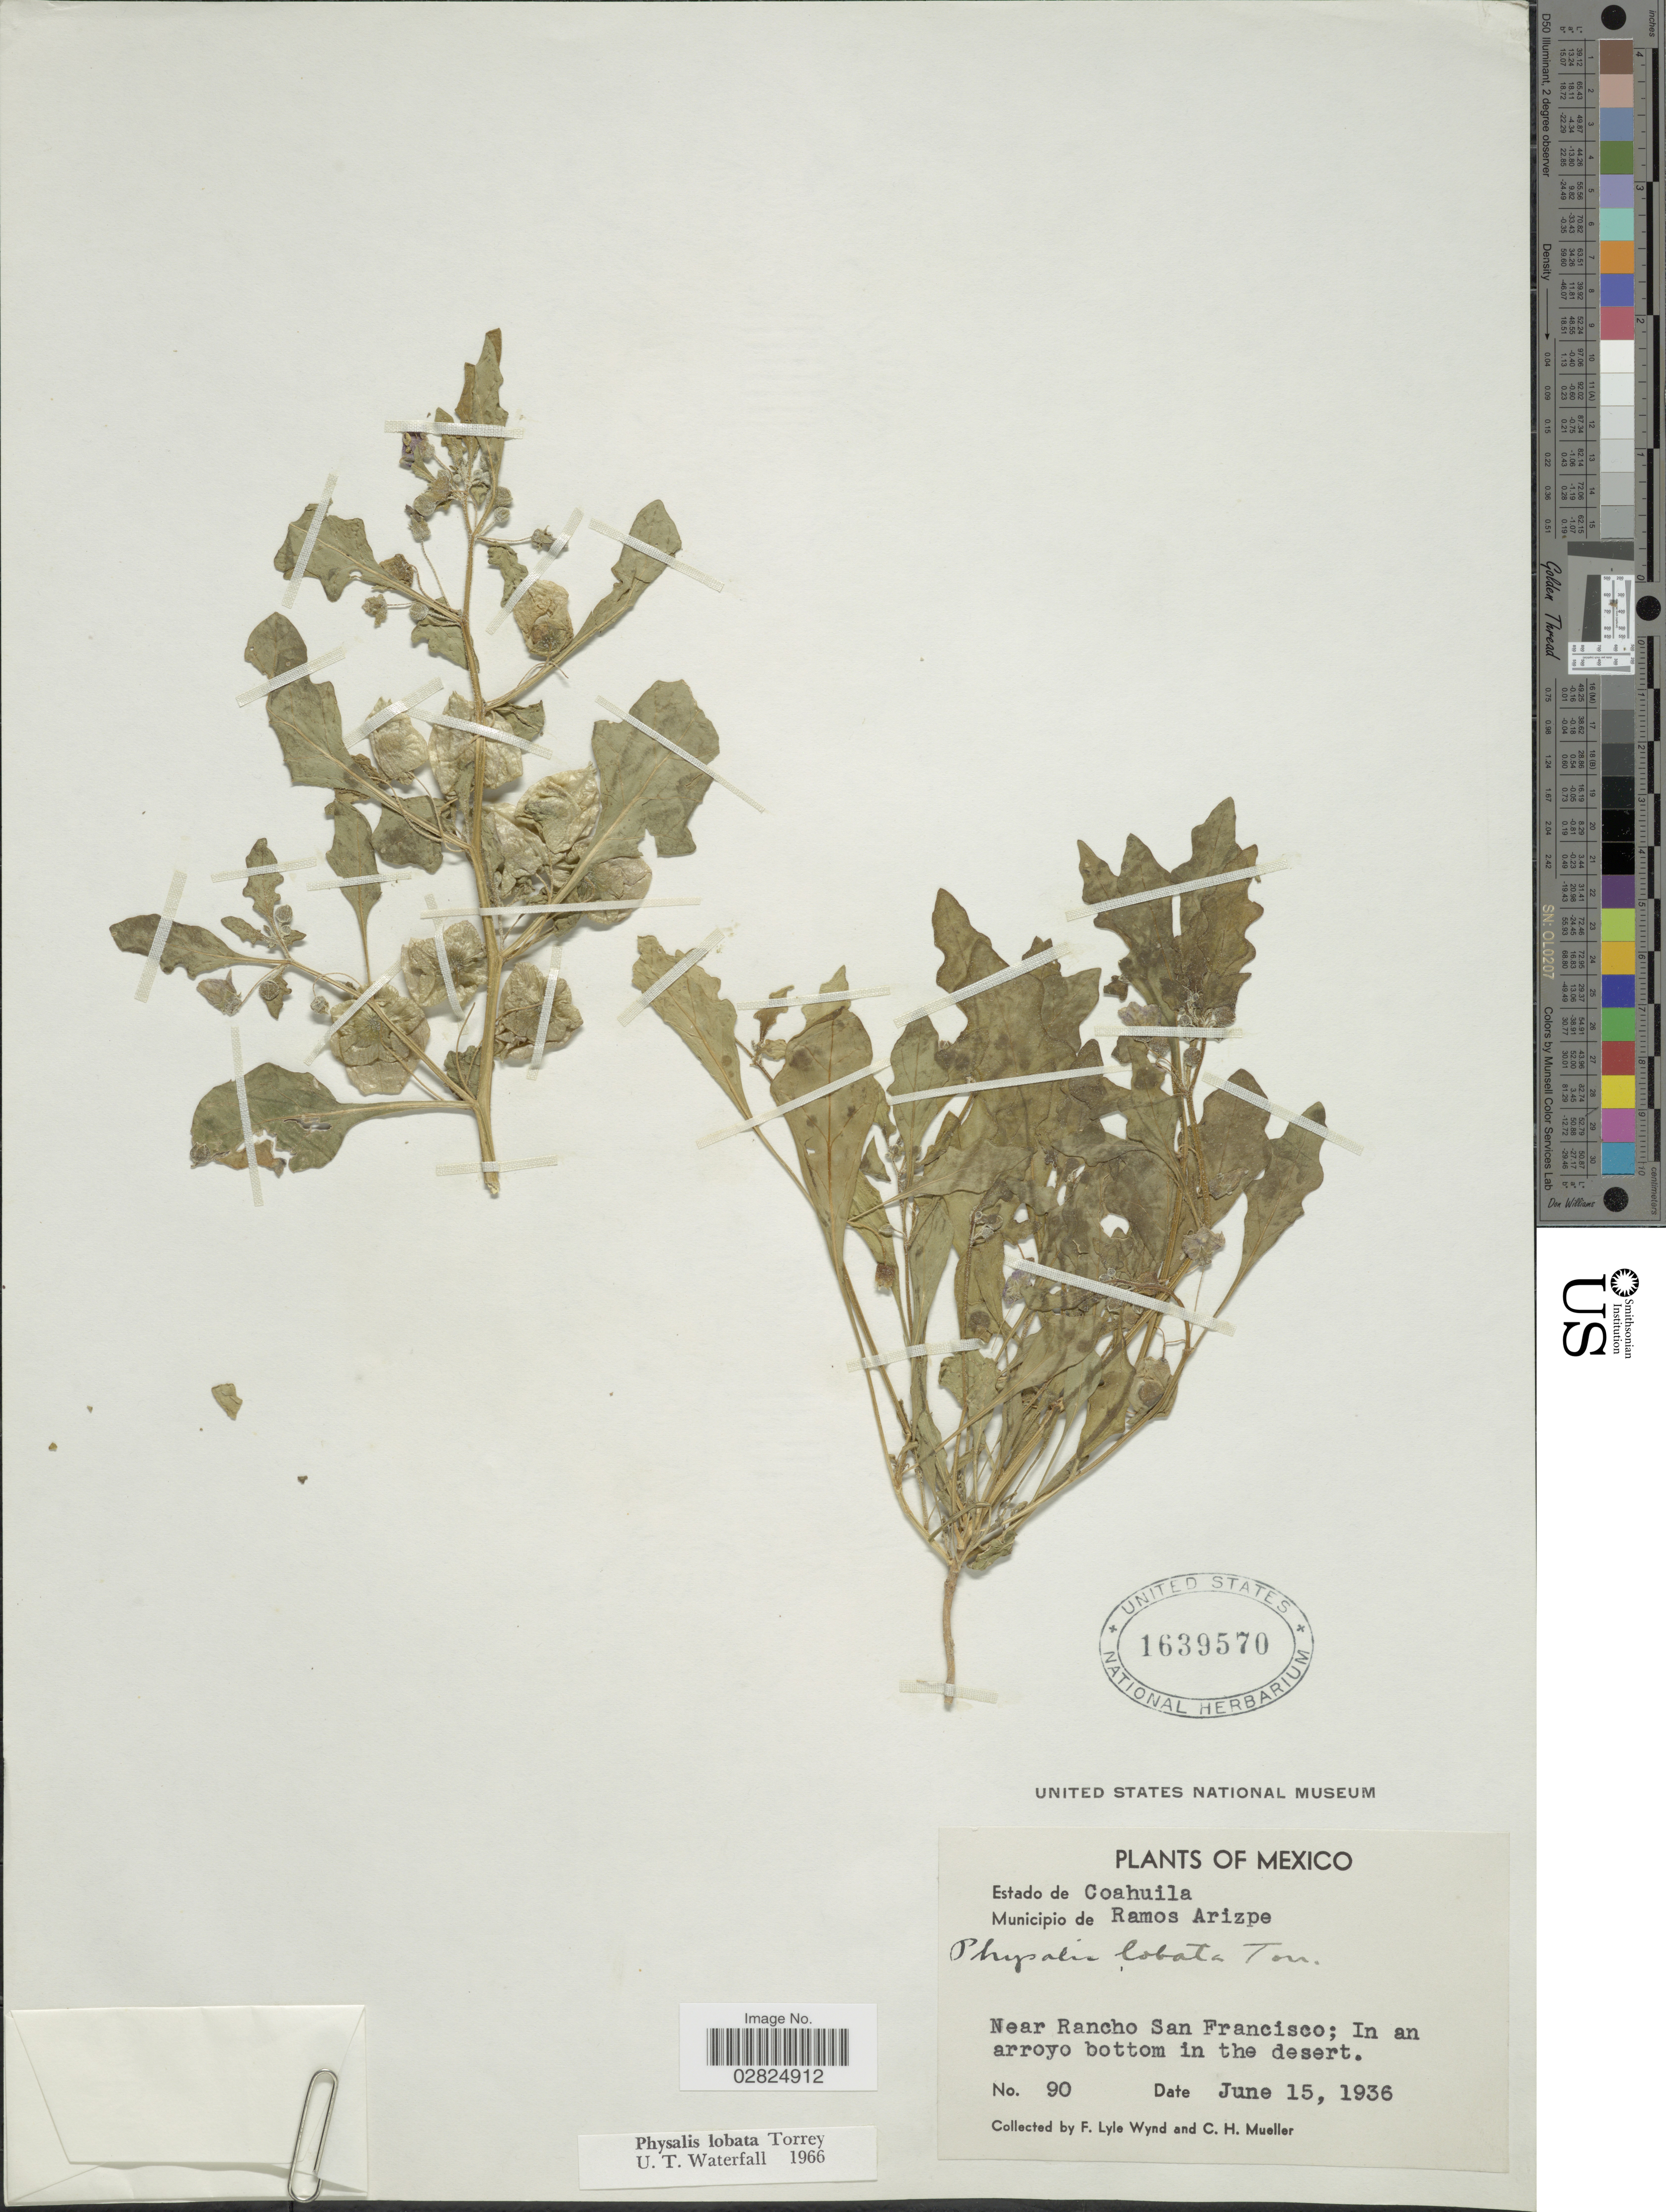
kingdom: Plantae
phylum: Tracheophyta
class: Magnoliopsida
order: Solanales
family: Solanaceae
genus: Physalis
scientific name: Physalis lobata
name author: Torr.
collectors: F. L. Wynd & C. H. Mueller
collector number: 90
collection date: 1936-06-15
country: Mexico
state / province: Coahuila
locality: Municipio de Ramos Arizpe. Near Rancho San Francisco; In an arroyo bottom in the desert.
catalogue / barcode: US 1639570